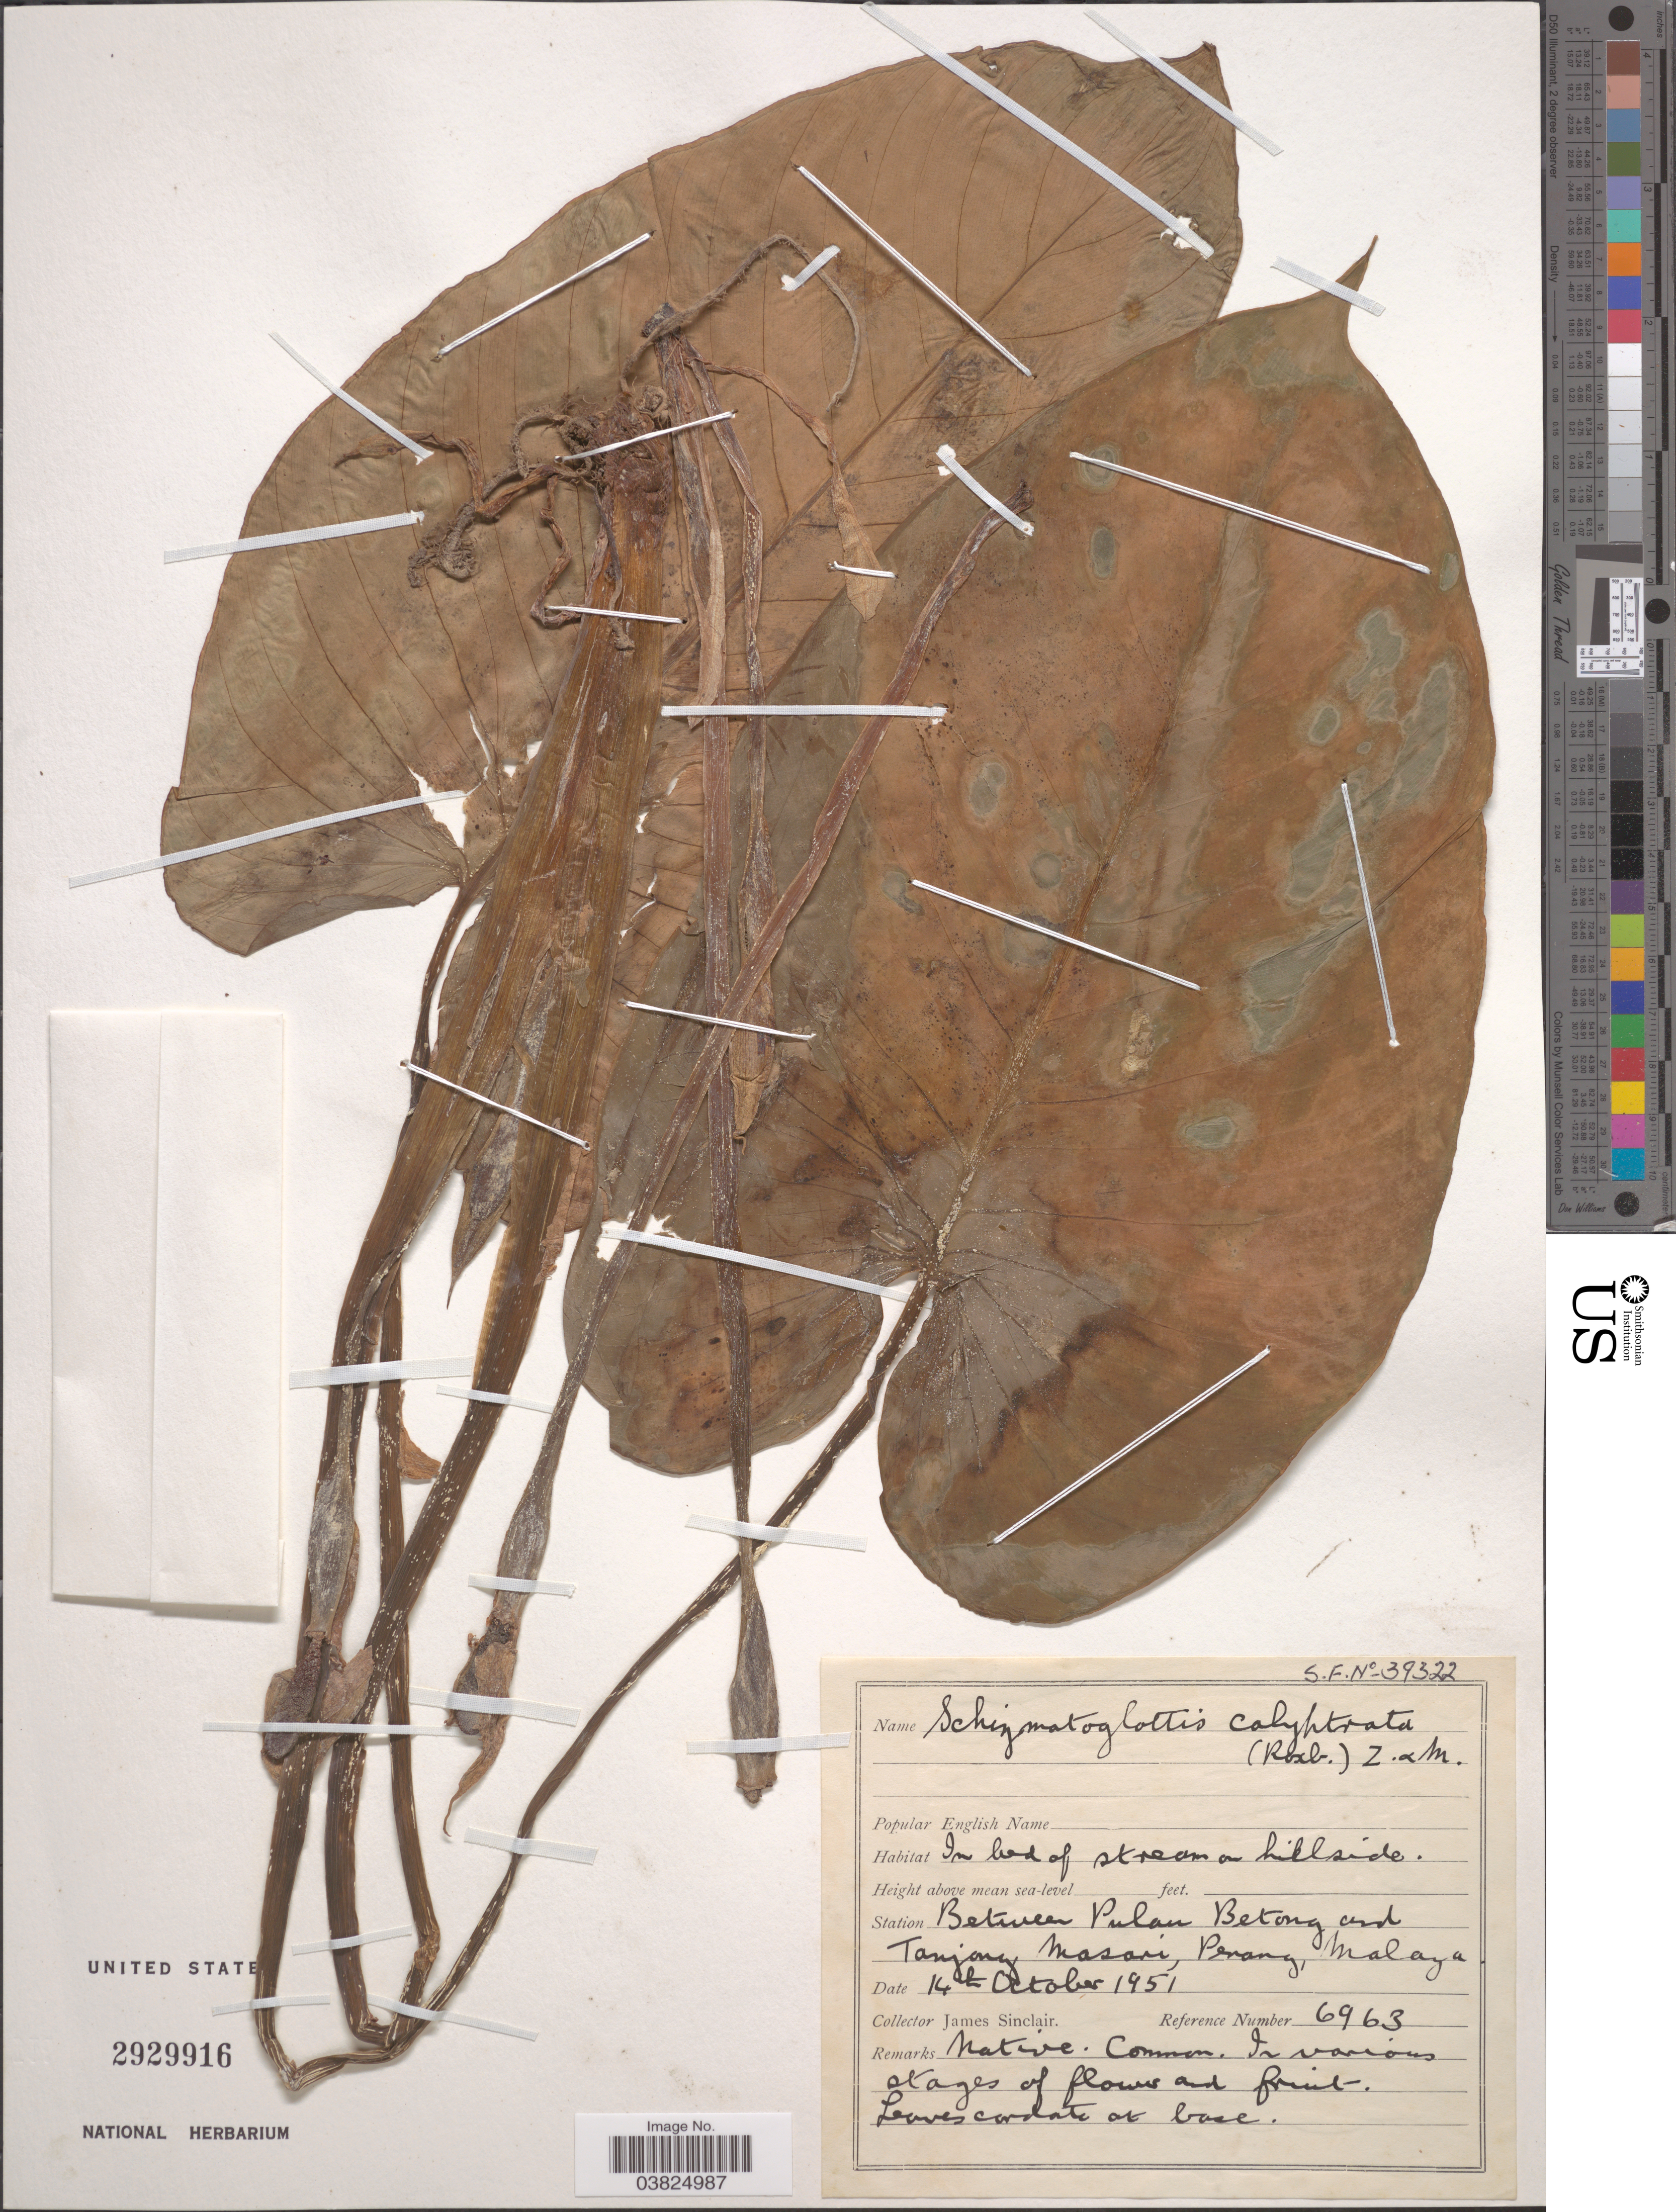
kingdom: Plantae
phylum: Tracheophyta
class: Liliopsida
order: Alismatales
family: Araceae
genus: Schismatoglottis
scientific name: Schismatoglottis calyptrata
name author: Zoll. & Moritzi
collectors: J. Sinclair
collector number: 6963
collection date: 1951-10-14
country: Malaysia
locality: Station Between Pulau Betong and Tanjung Masari, Penang, Malaya.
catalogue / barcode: US 2929916